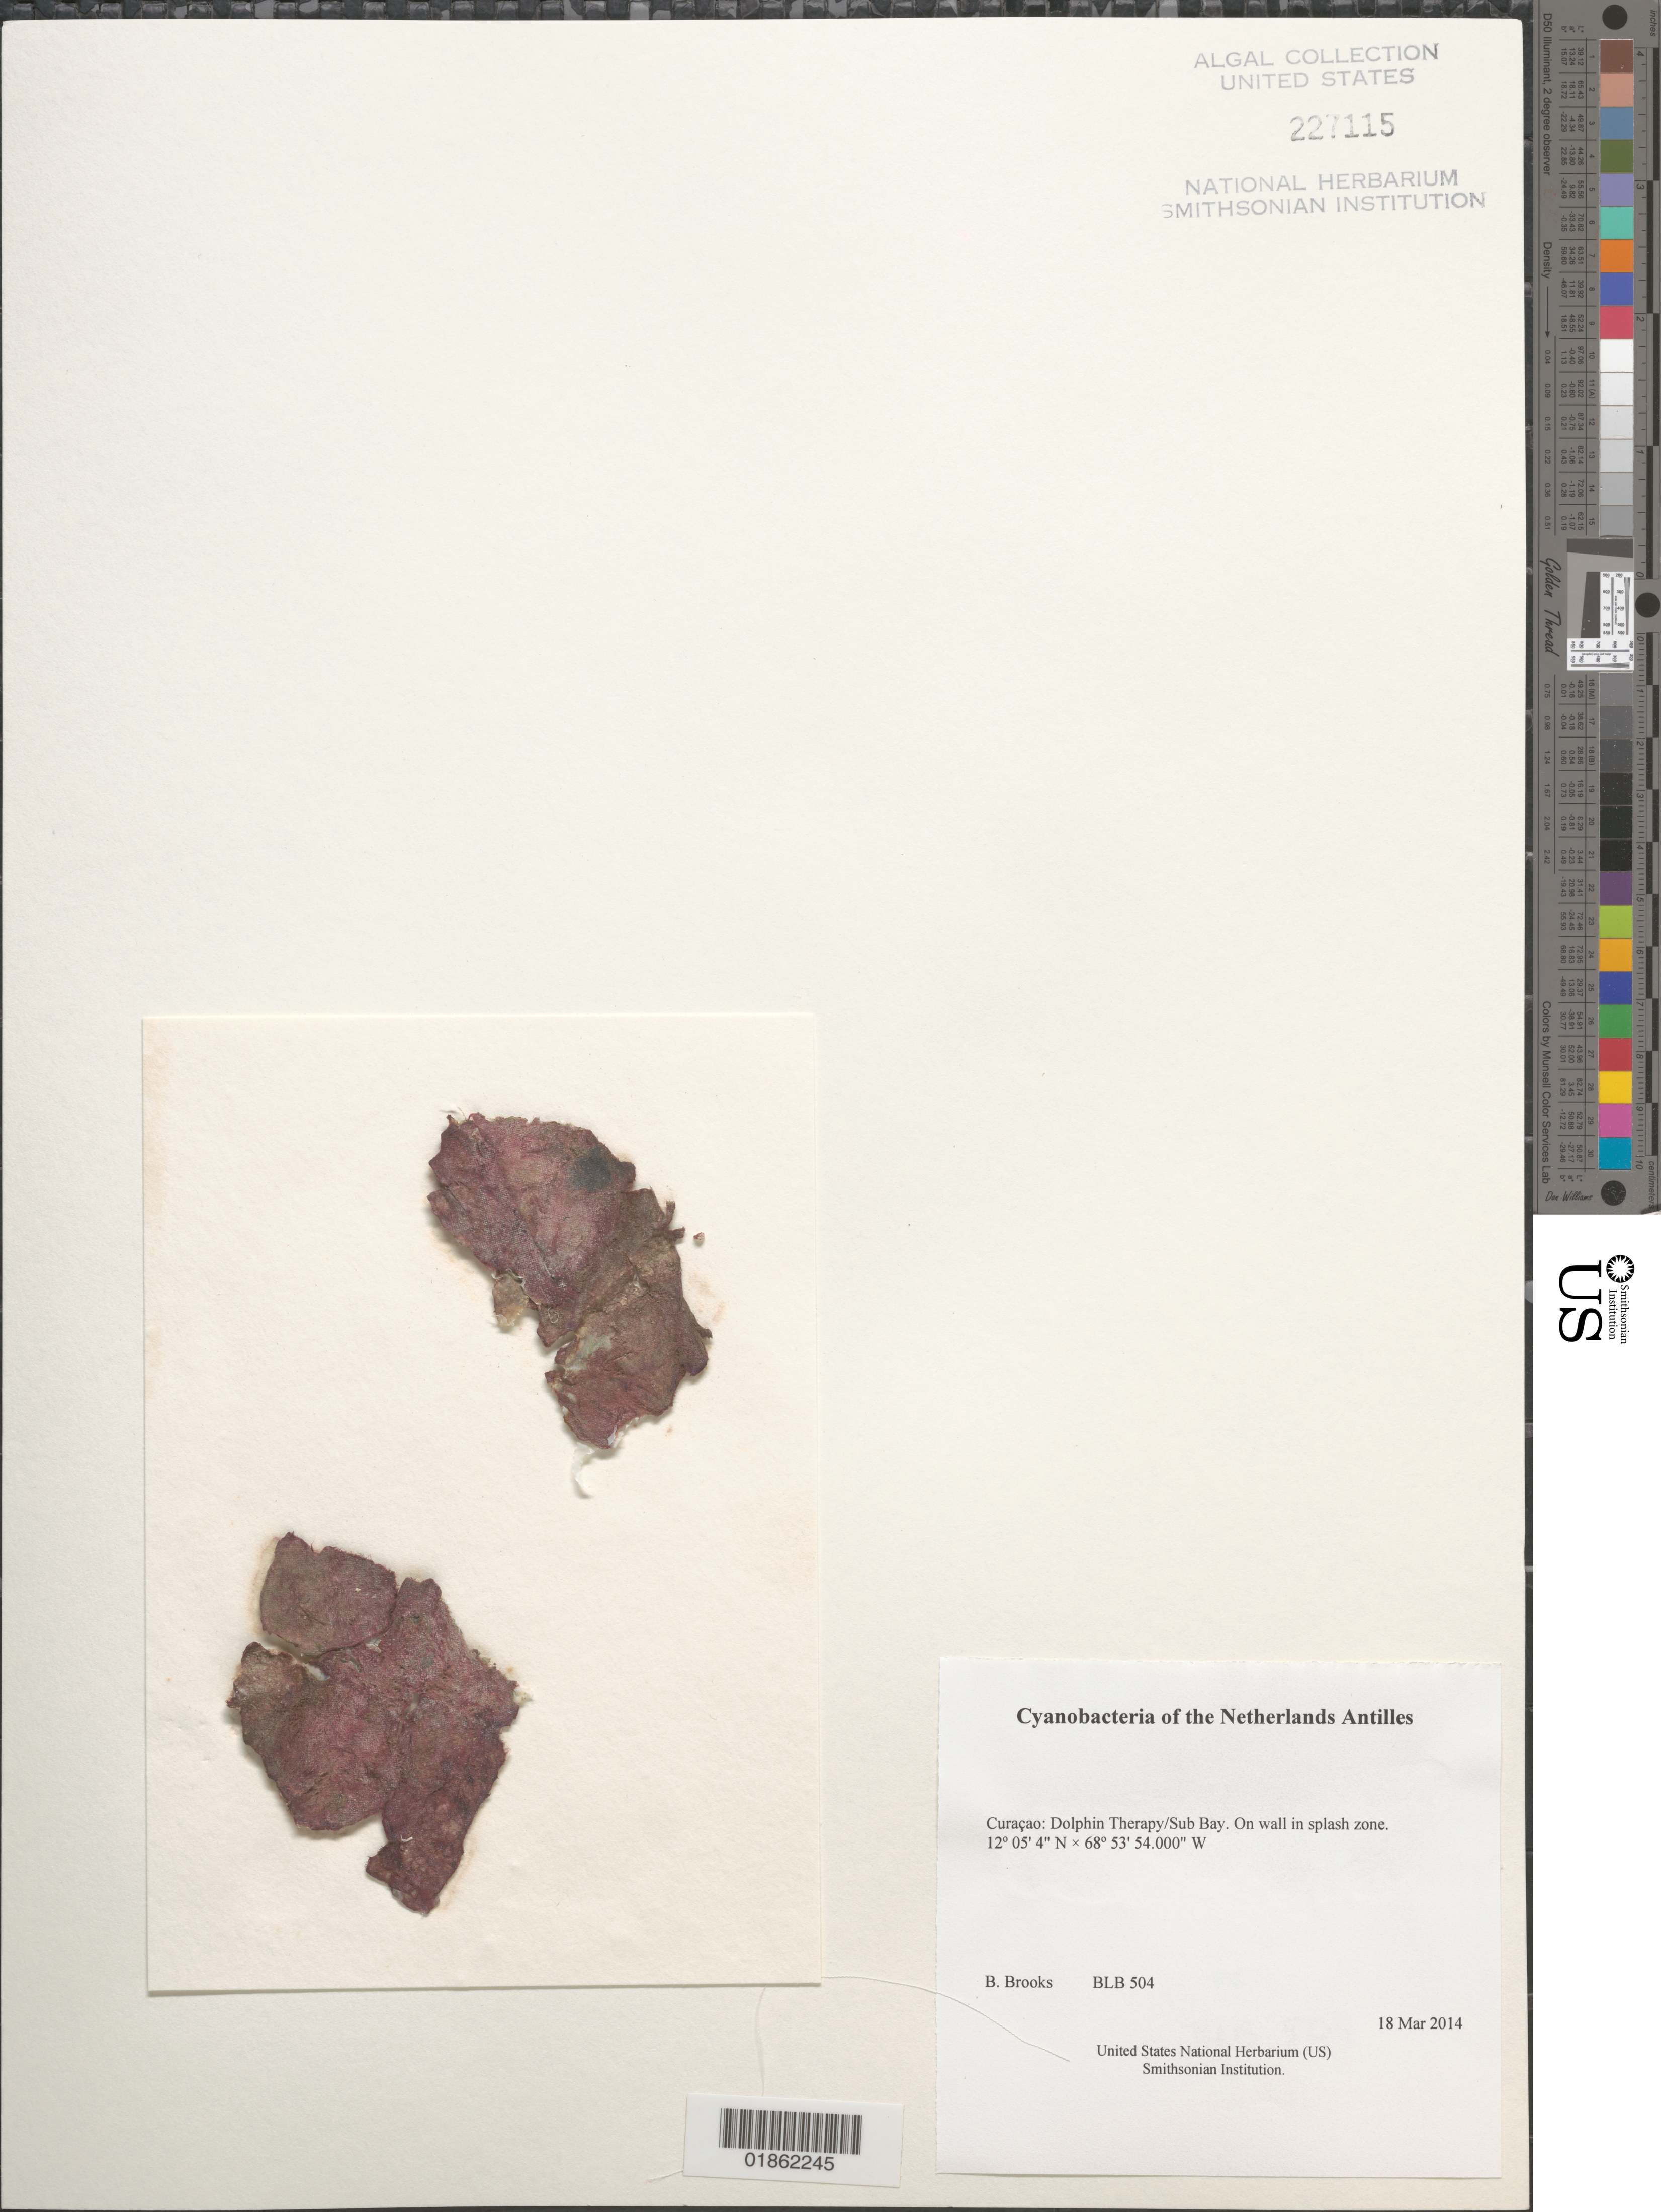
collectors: B. Brooks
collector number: BLB 504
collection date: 2014-03-18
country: Curaçao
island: Curaçao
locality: Dolphin Therapy/Sub Bay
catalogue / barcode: US 227115